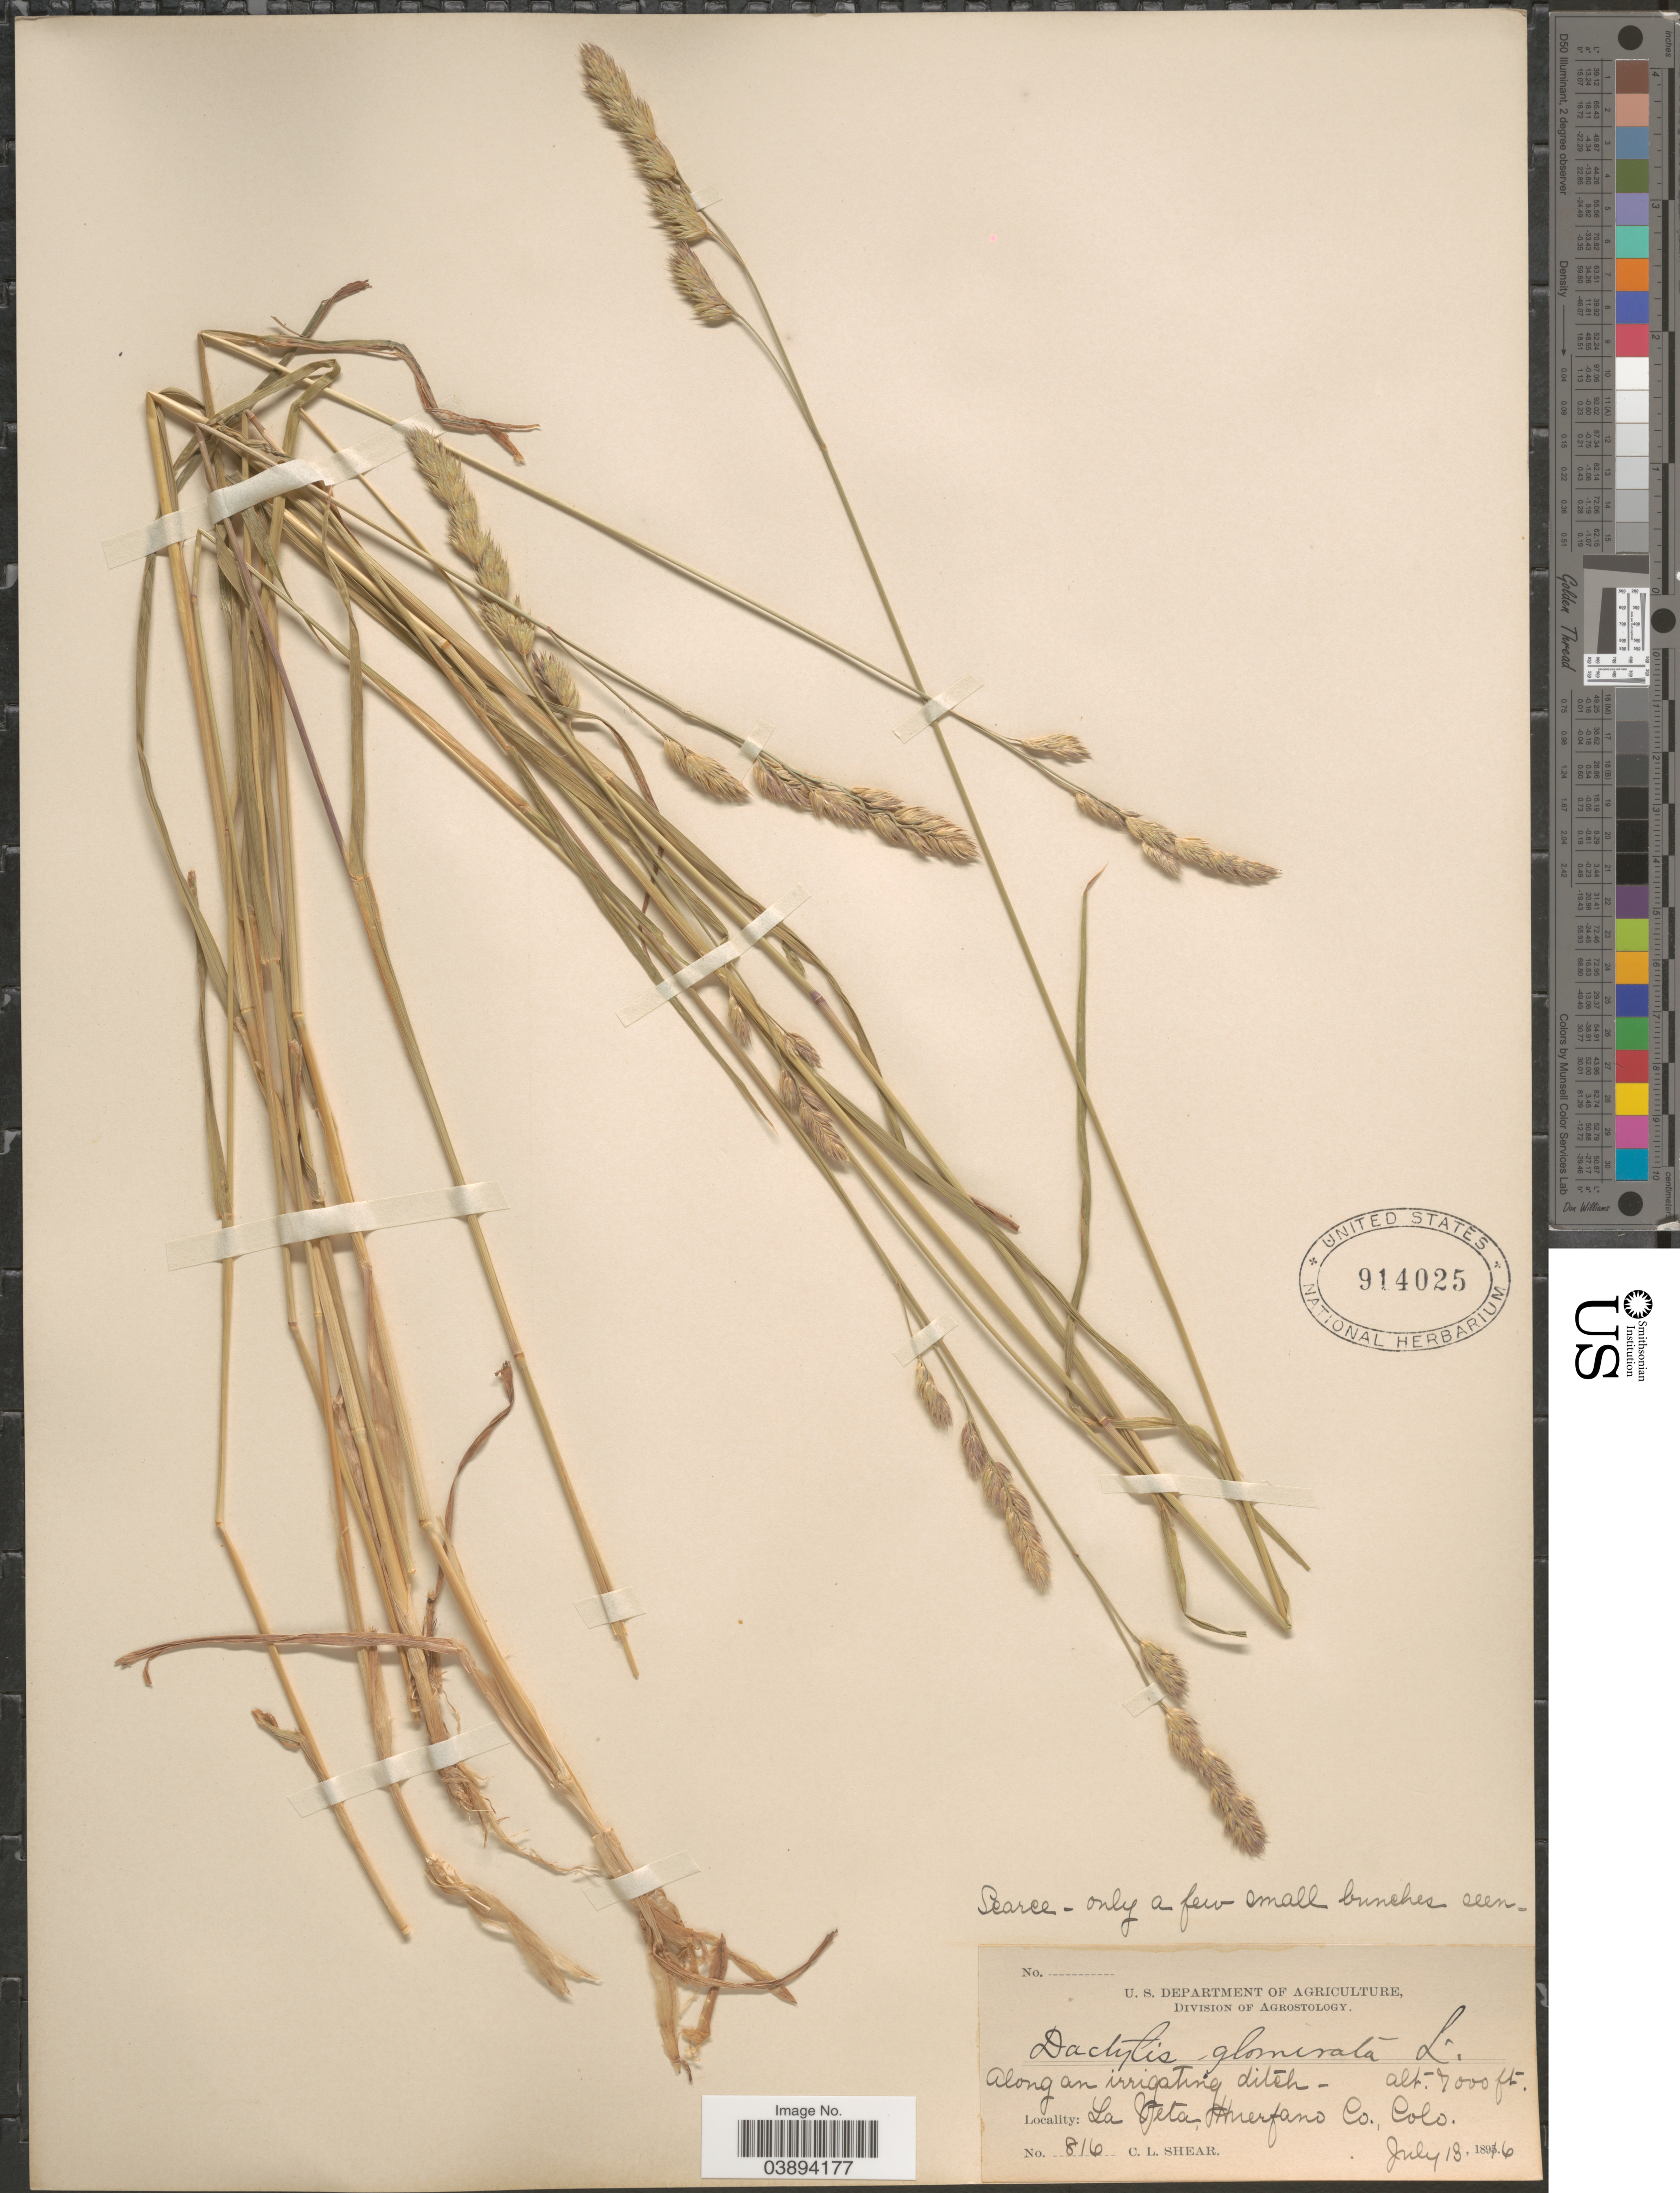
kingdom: Plantae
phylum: Tracheophyta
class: Liliopsida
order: Poales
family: Poaceae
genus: Dactylis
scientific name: Dactylis glomerata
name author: L.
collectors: C. L. Shear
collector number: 816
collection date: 1896-07-13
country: United States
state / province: Colorado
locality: La Veta, Huerfano Co.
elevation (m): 2134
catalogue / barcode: US 914025